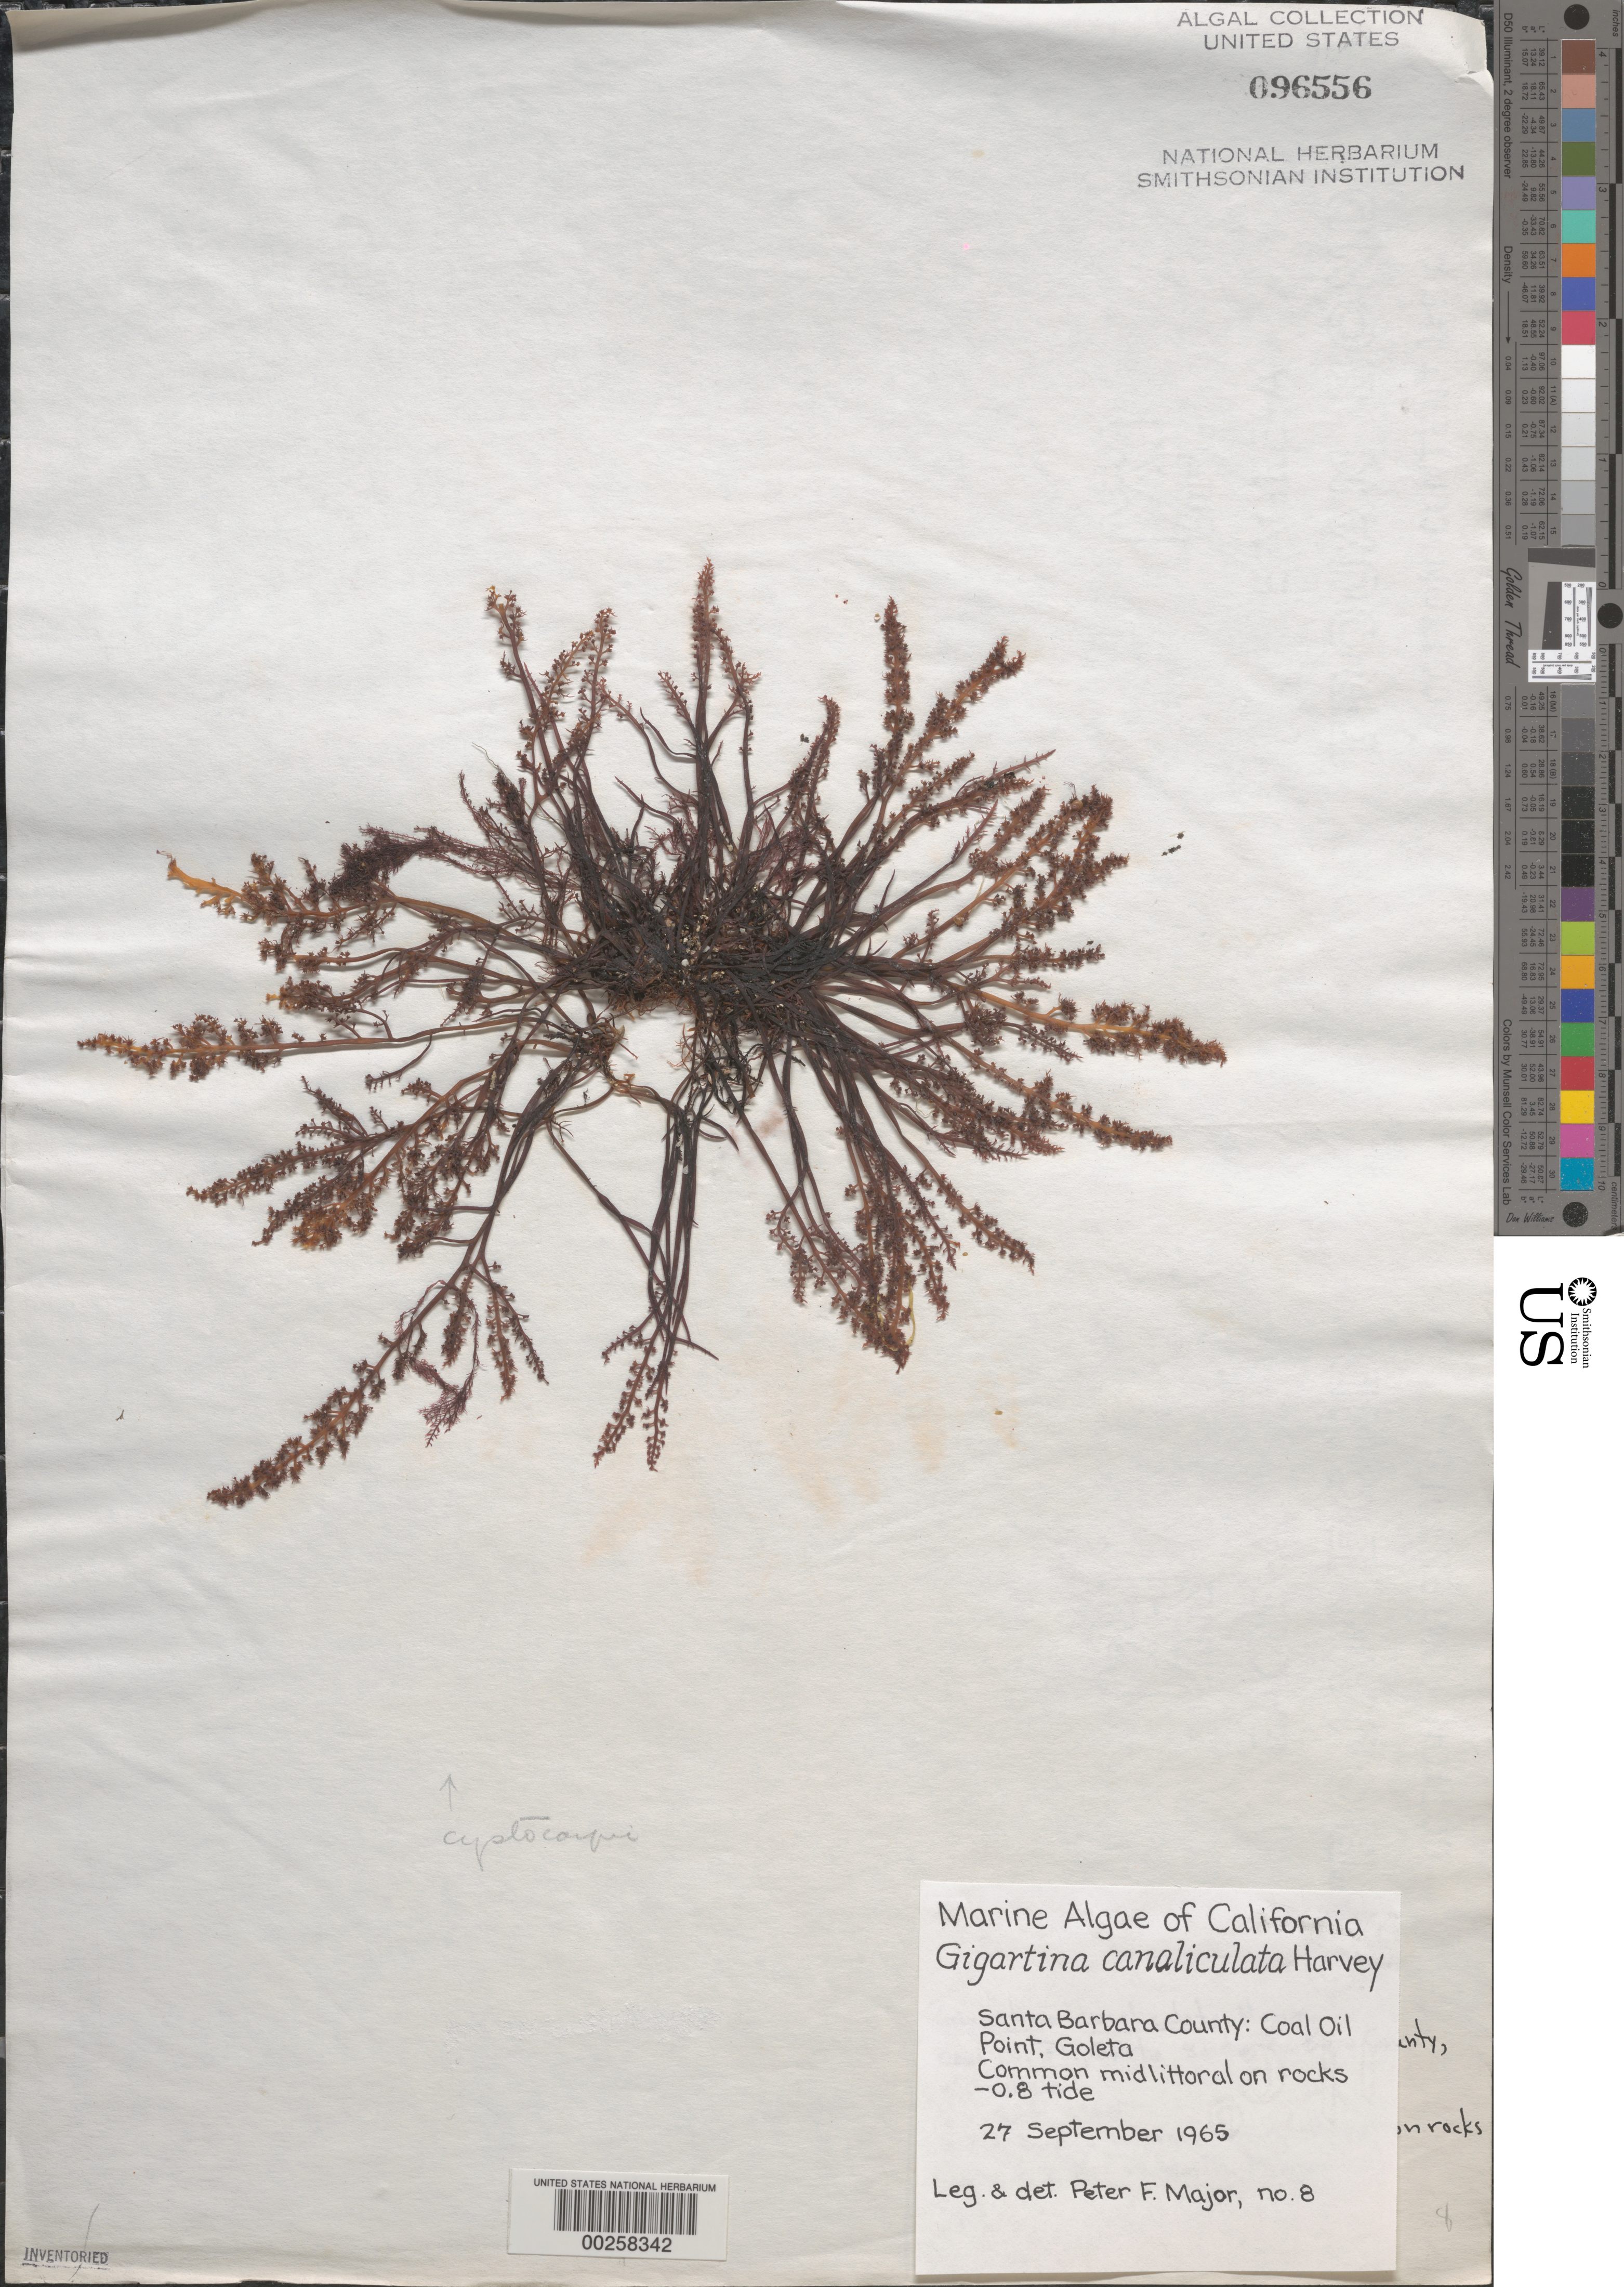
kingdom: Plantae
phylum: Rhodophyta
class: Florideophyceae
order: Gigartinales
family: Gigartinaceae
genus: Chondracanthus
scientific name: Chondracanthus canaliculatus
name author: (Harv.) Guiry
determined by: Algae name updating Project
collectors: P. Major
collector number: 8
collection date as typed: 27 Sep 1965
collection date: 1965-09-27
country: United States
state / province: California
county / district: Santa Barbara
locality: Coal Oil Point, Goleta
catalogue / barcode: US 96556